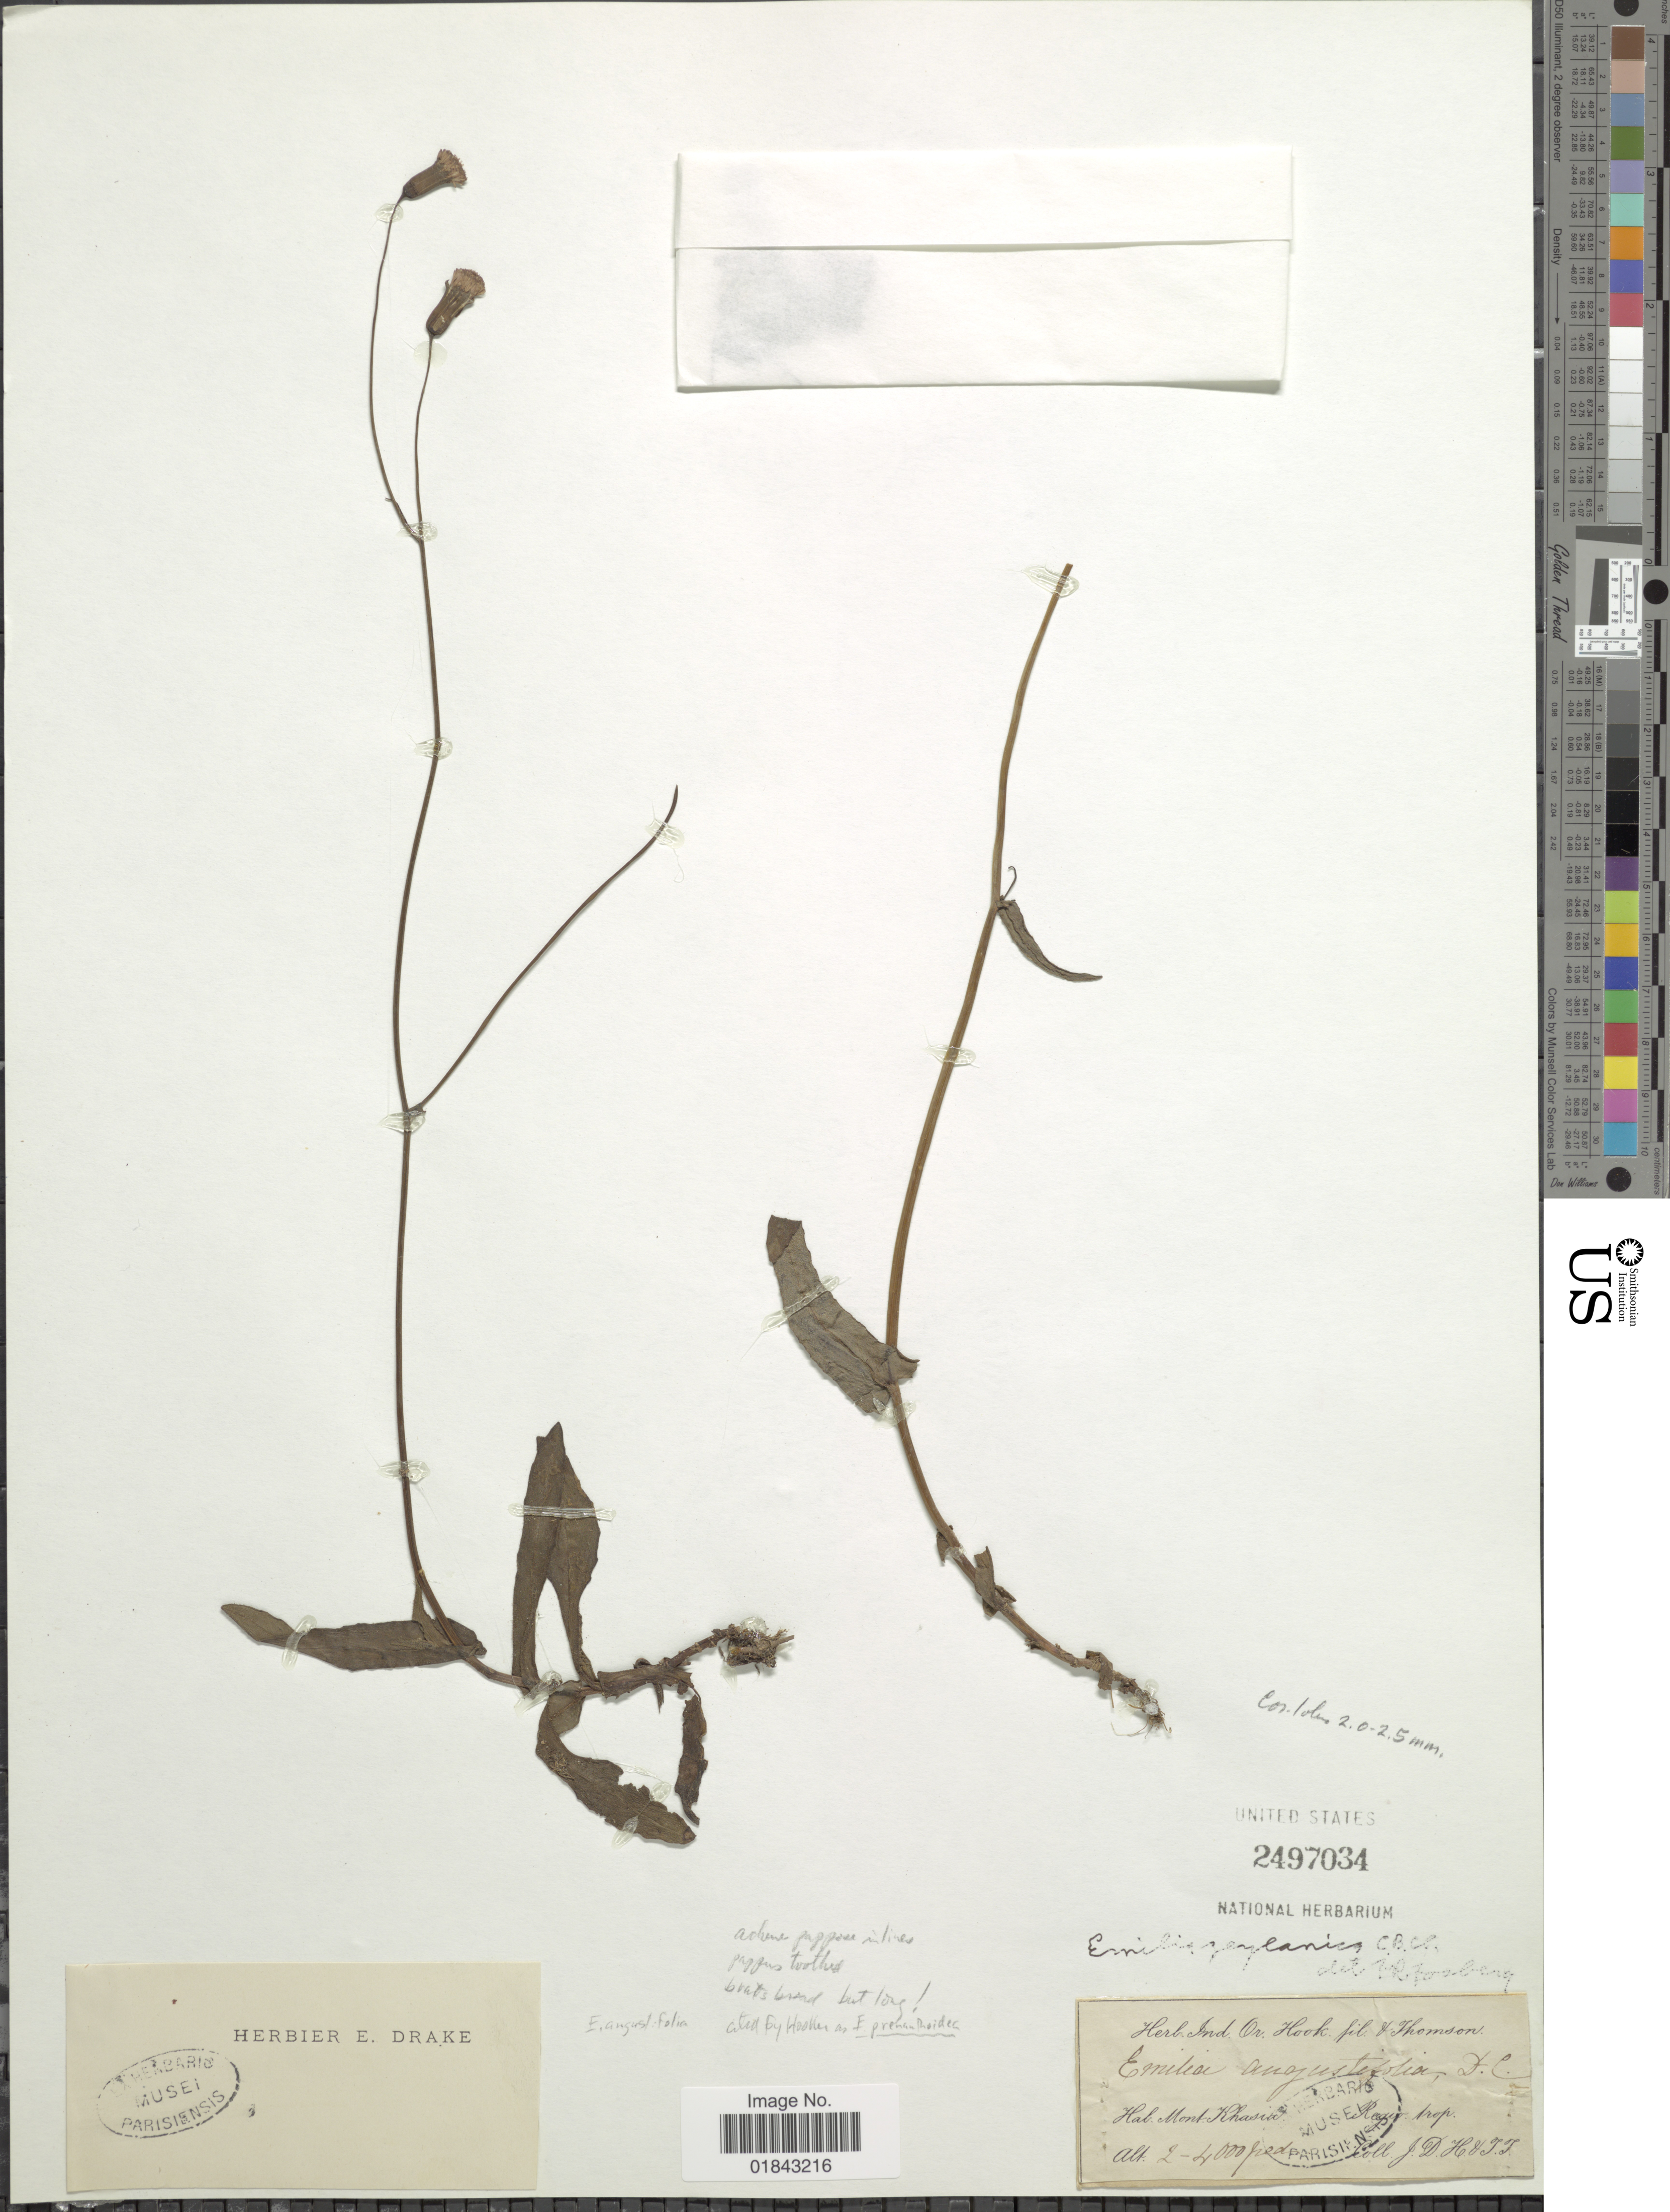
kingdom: Plantae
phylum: Tracheophyta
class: Magnoliopsida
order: Asterales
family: Asteraceae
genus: Emilia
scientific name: Emilia zeylanica var. zeylanica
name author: C.B. Clarke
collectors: J. D. Hooker & T. Thomson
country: India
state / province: Meghalaya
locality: Mont Khasia, Regio trop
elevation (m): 610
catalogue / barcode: US 2497034